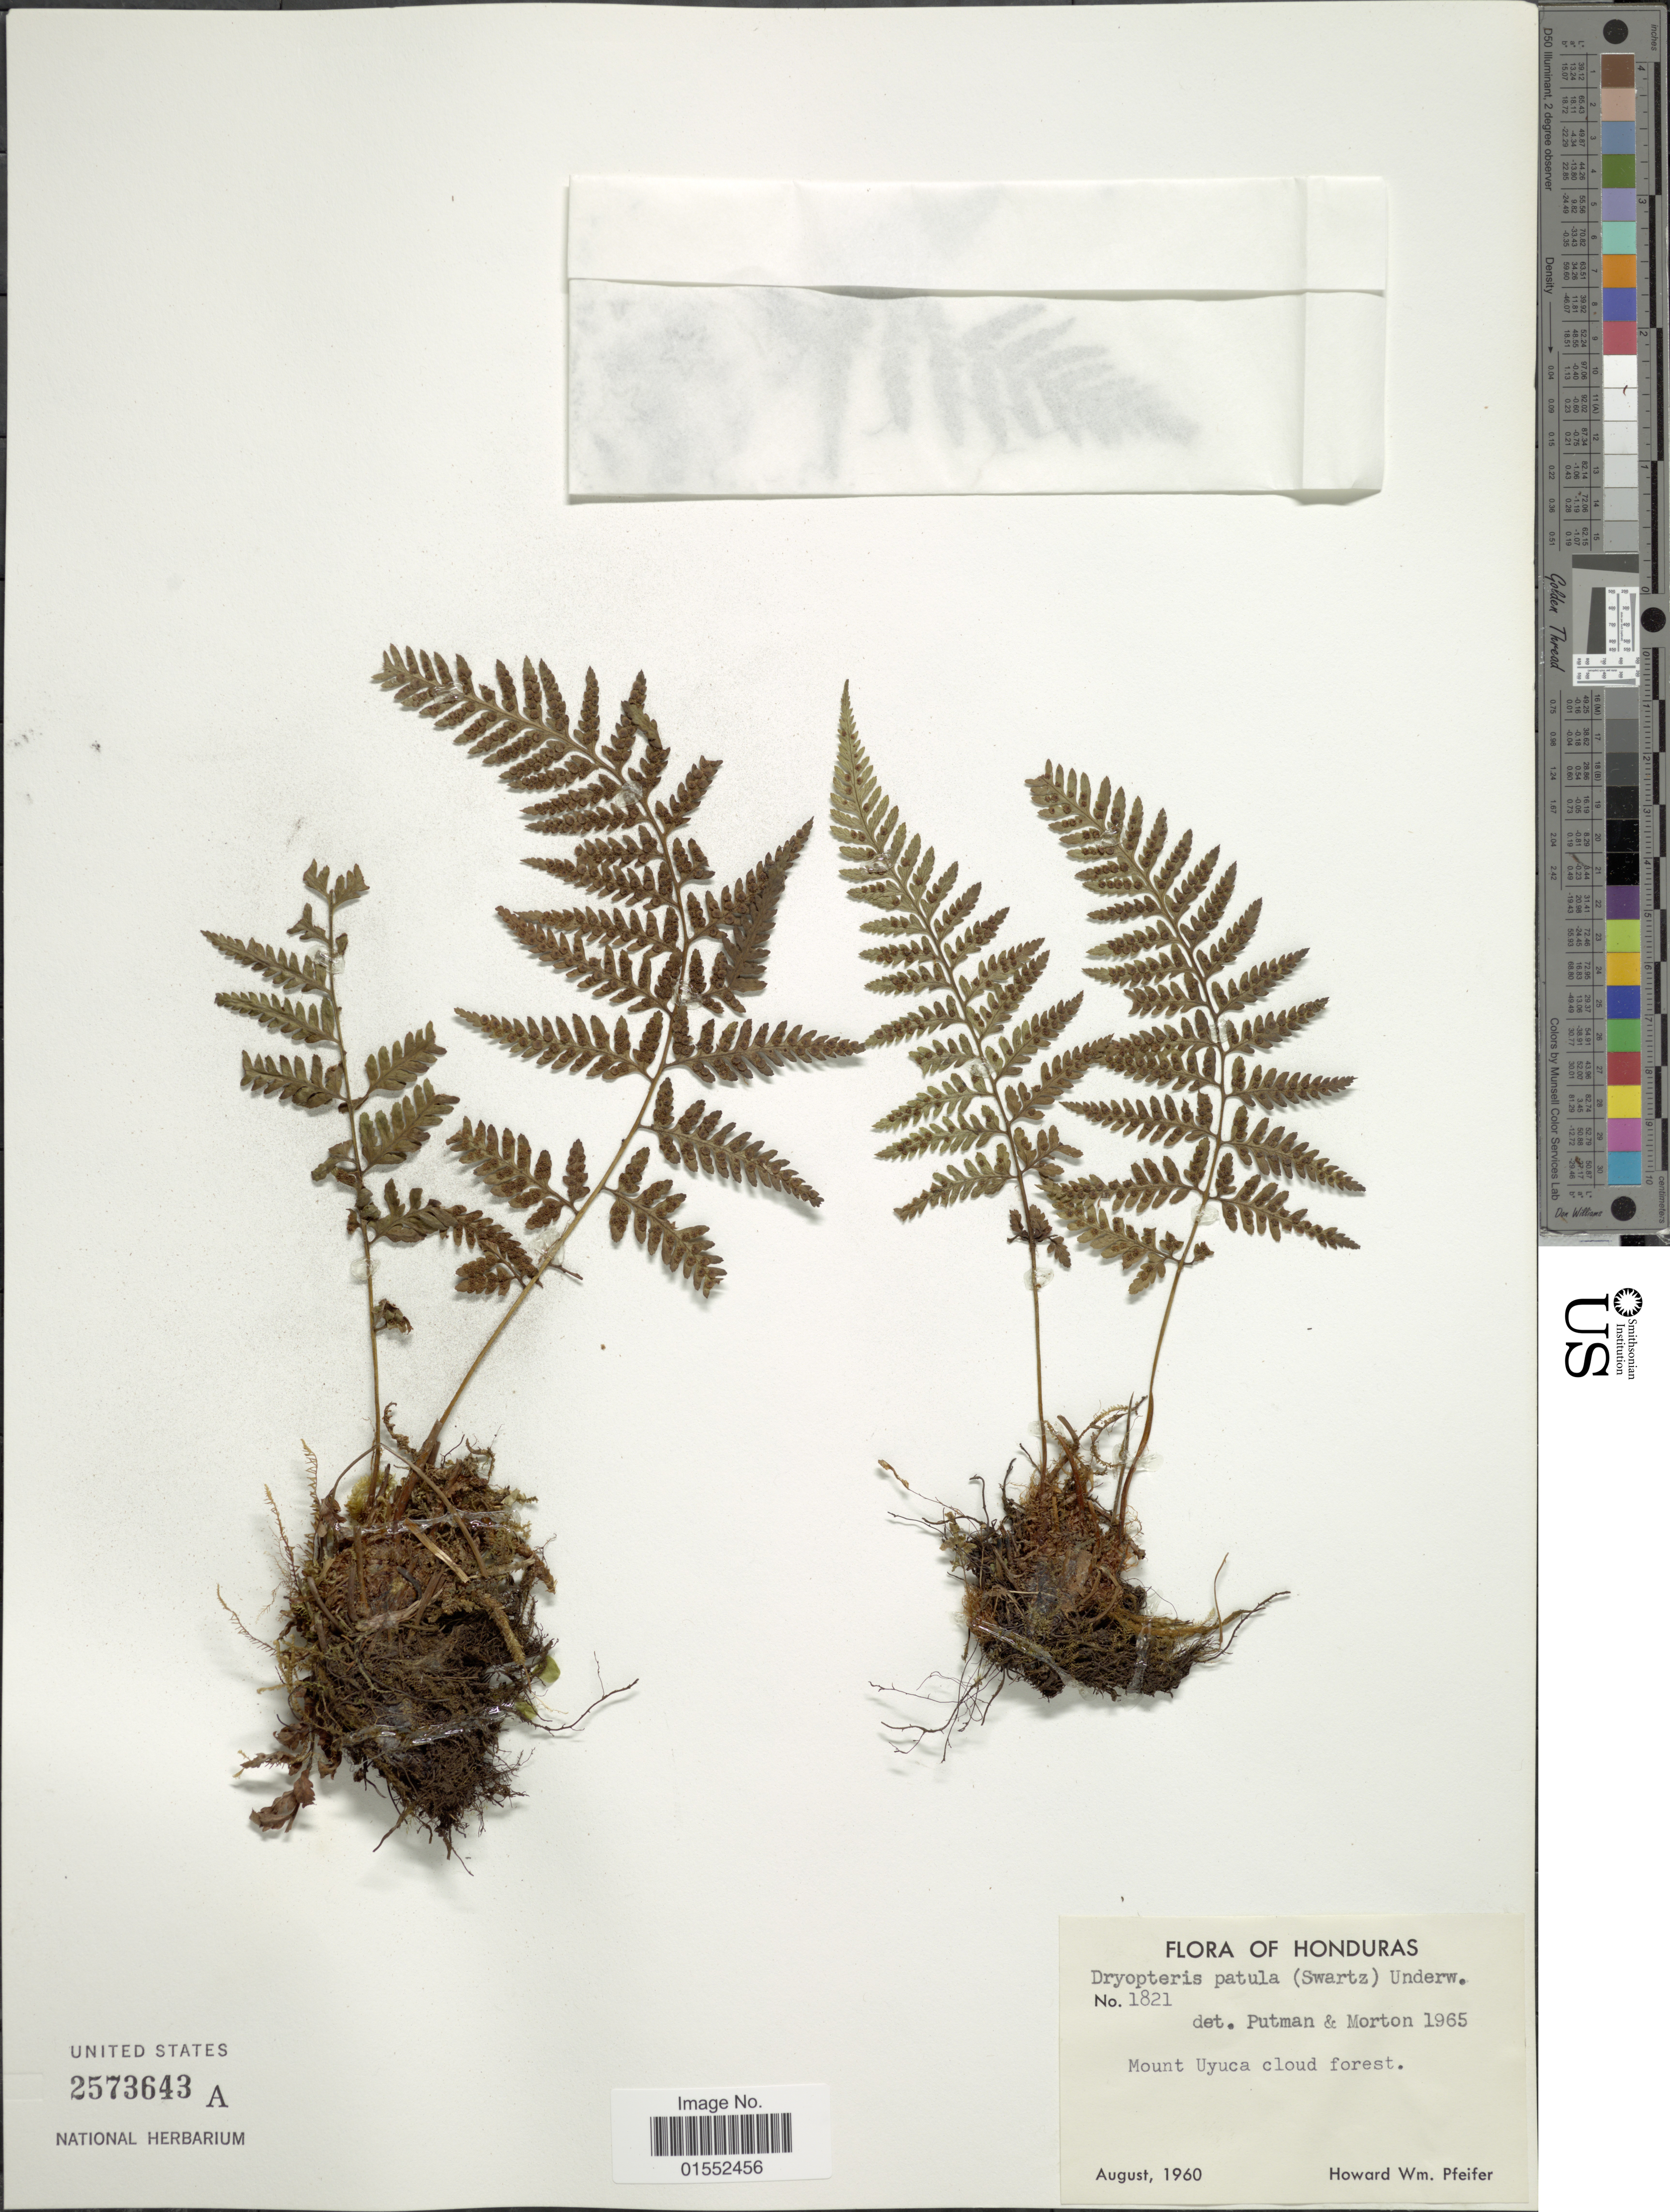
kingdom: Plantae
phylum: Tracheophyta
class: Polypodiopsida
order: Polypodiales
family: Dryopteridaceae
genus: Dryopteris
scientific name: Dryopteris patula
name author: (Sw.) Underw.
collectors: H. W. Pfeifer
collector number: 1821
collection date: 1960-08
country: Honduras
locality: Mount Uyuca cloud forest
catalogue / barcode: US 2573643A